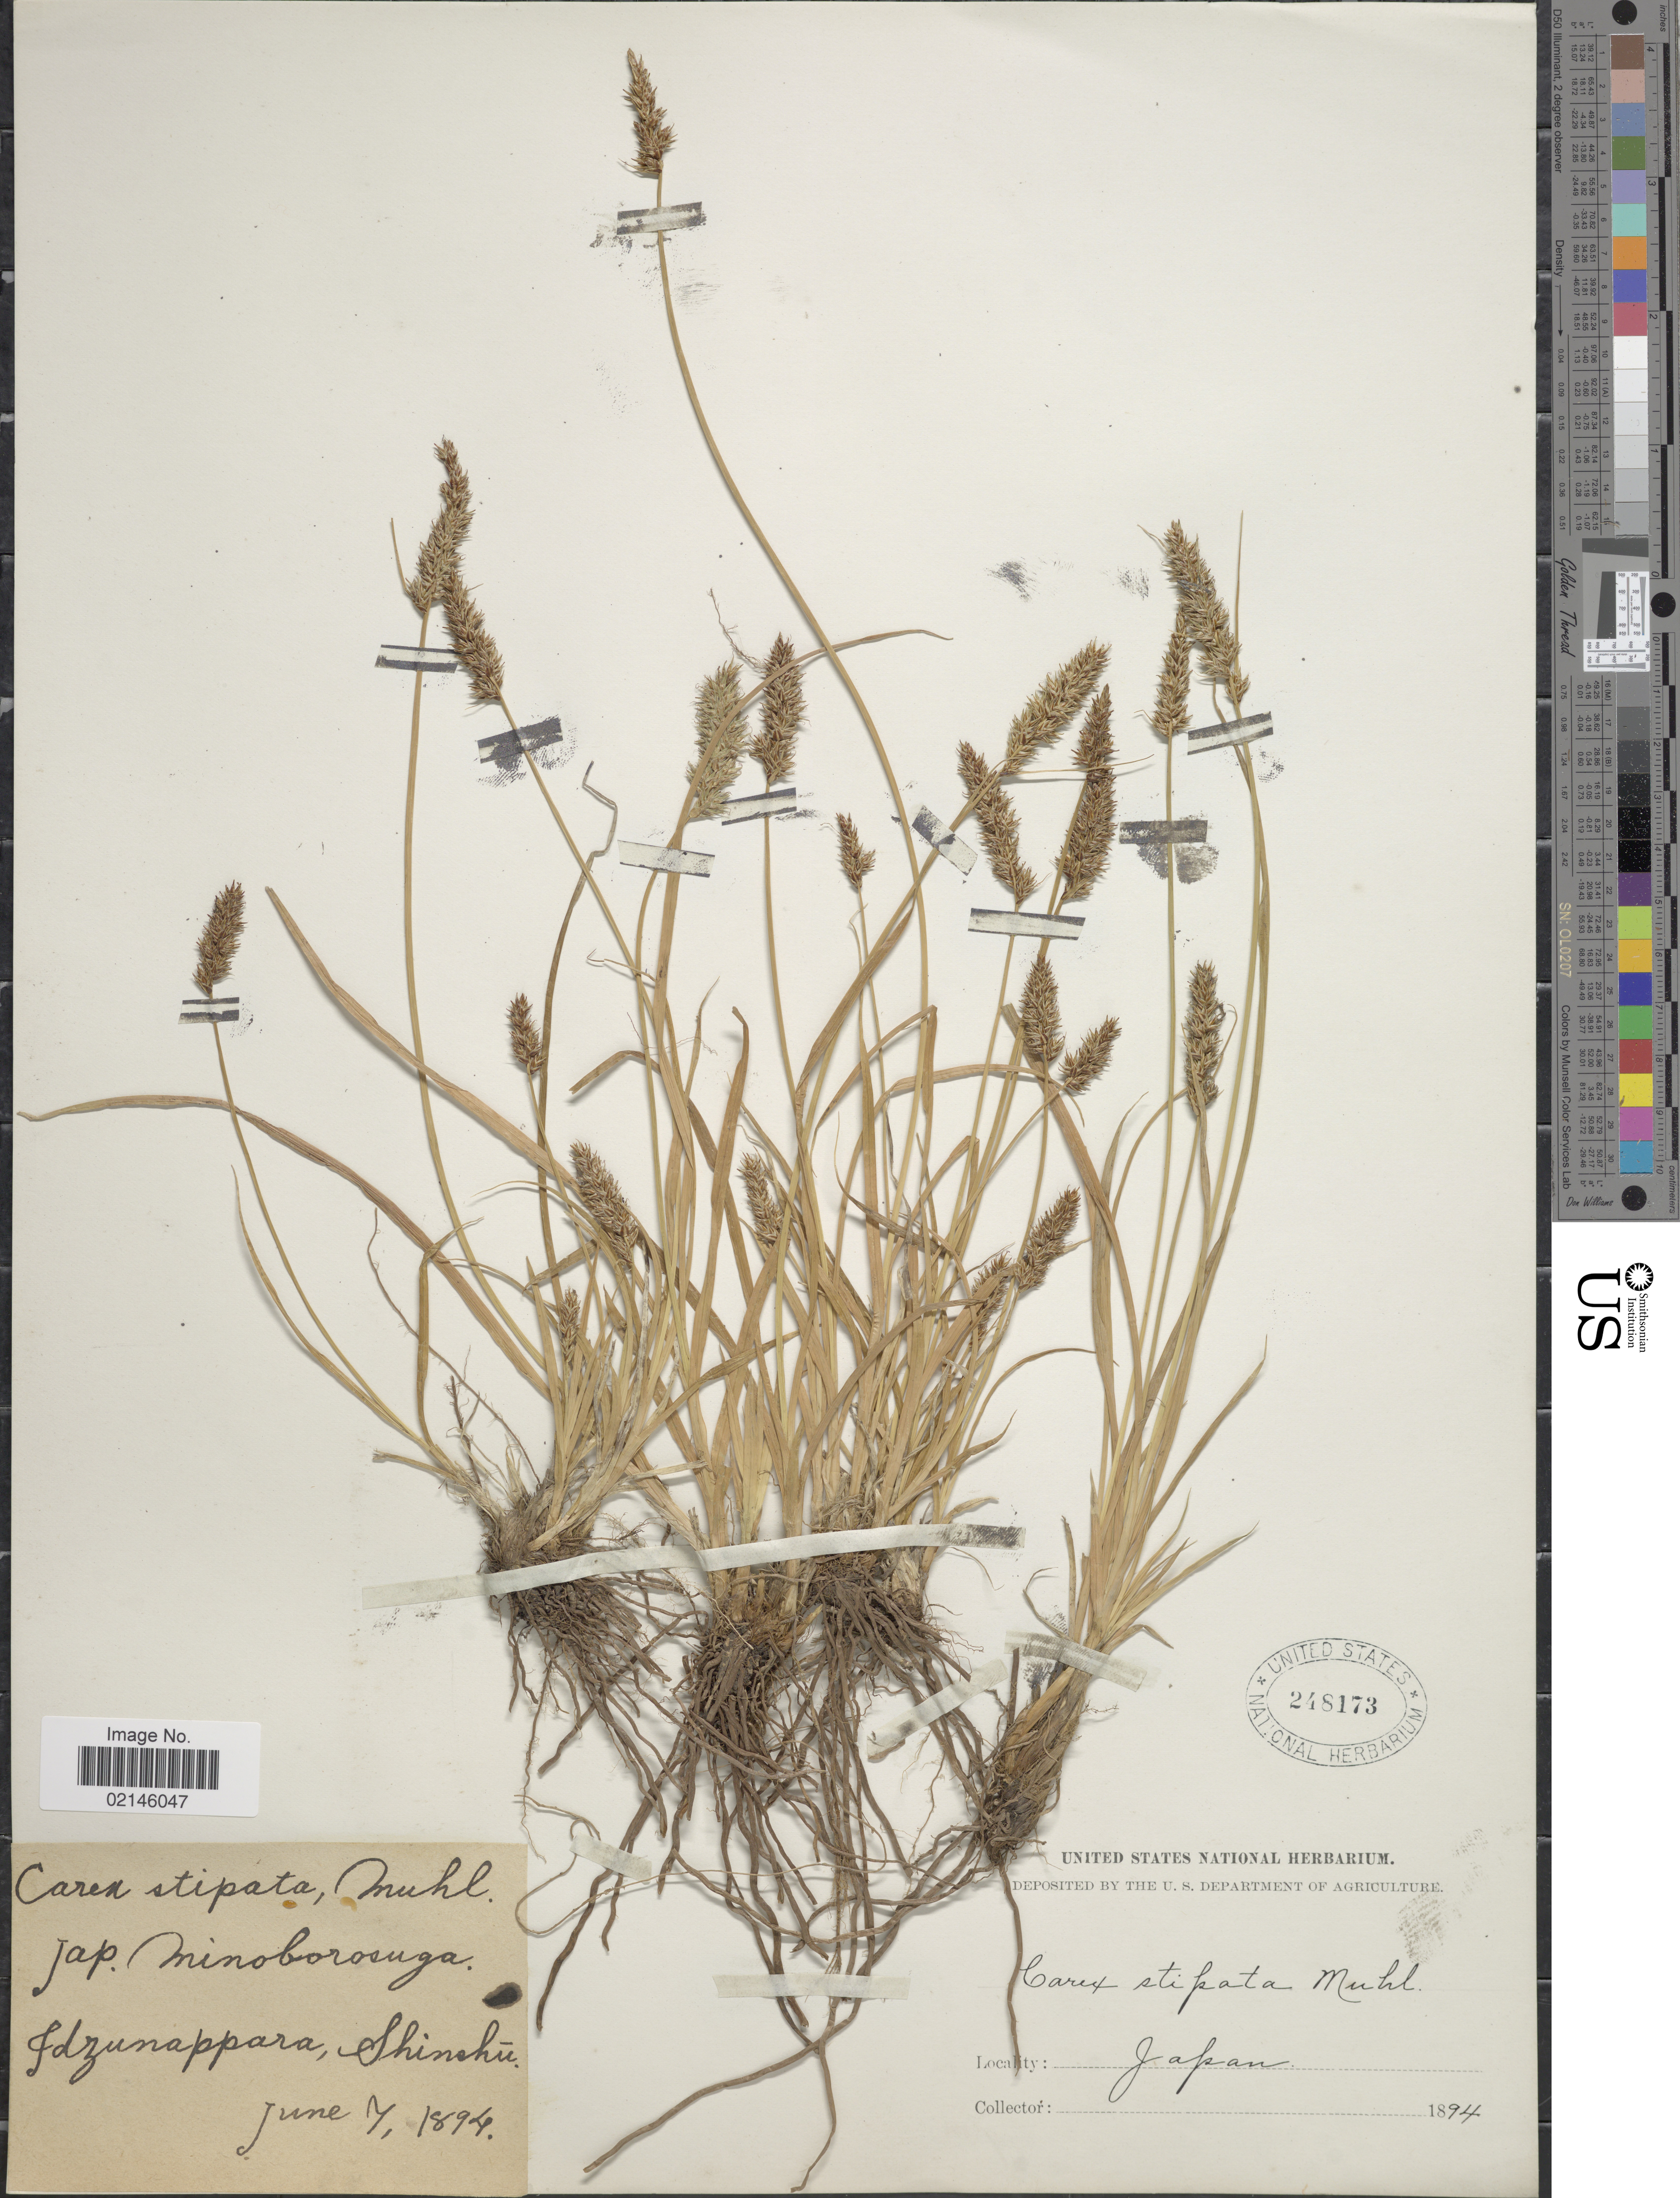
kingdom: Plantae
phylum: Tracheophyta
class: Liliopsida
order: Poales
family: Cyperaceae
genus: Carex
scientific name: Carex stipata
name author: Muhl. ex Willd.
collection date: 1894-06-07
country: Japan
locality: Idzunappara, Shinshu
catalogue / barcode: US 248173